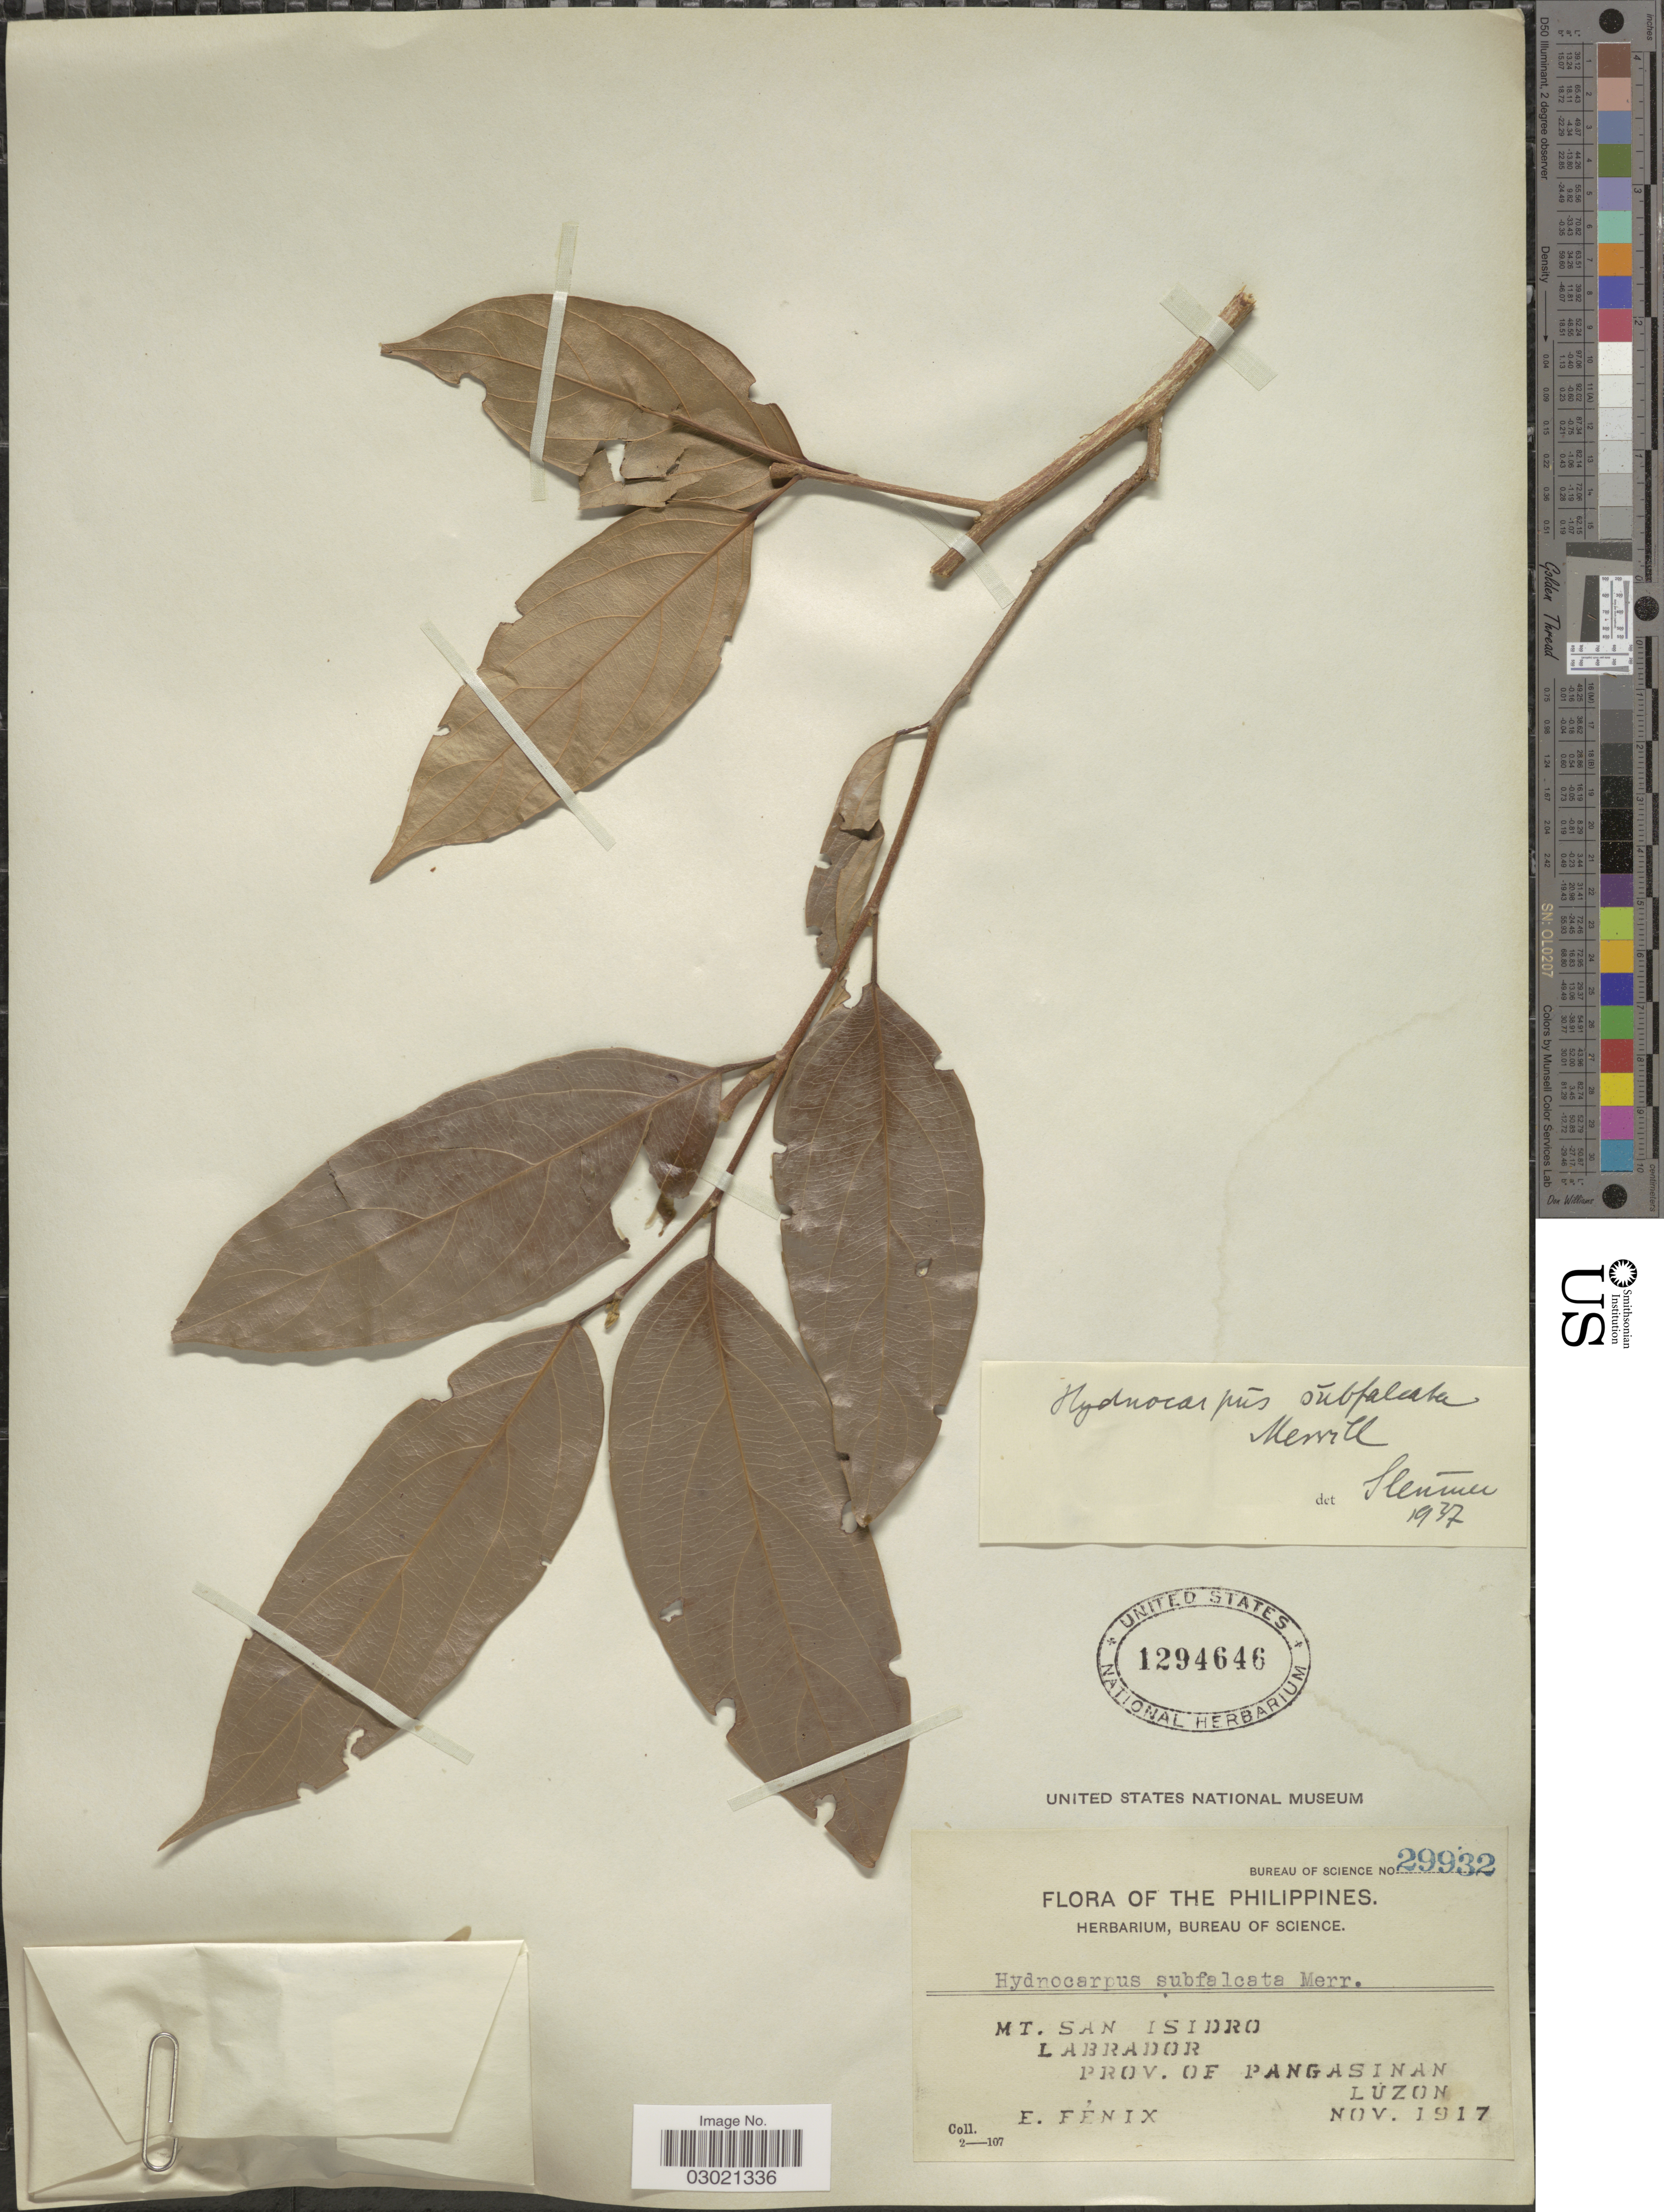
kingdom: Plantae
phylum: Tracheophyta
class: Magnoliopsida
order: Malpighiales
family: Achariaceae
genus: Hydnocarpus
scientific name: Hydnocarpus subfalcatus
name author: Merr.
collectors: E. Fénix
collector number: Bureau of Science 29932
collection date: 1917-11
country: Philippines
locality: Mt. San Isidro, Labrador, Prov. of Pangasinan, Luzon.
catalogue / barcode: US 1294646